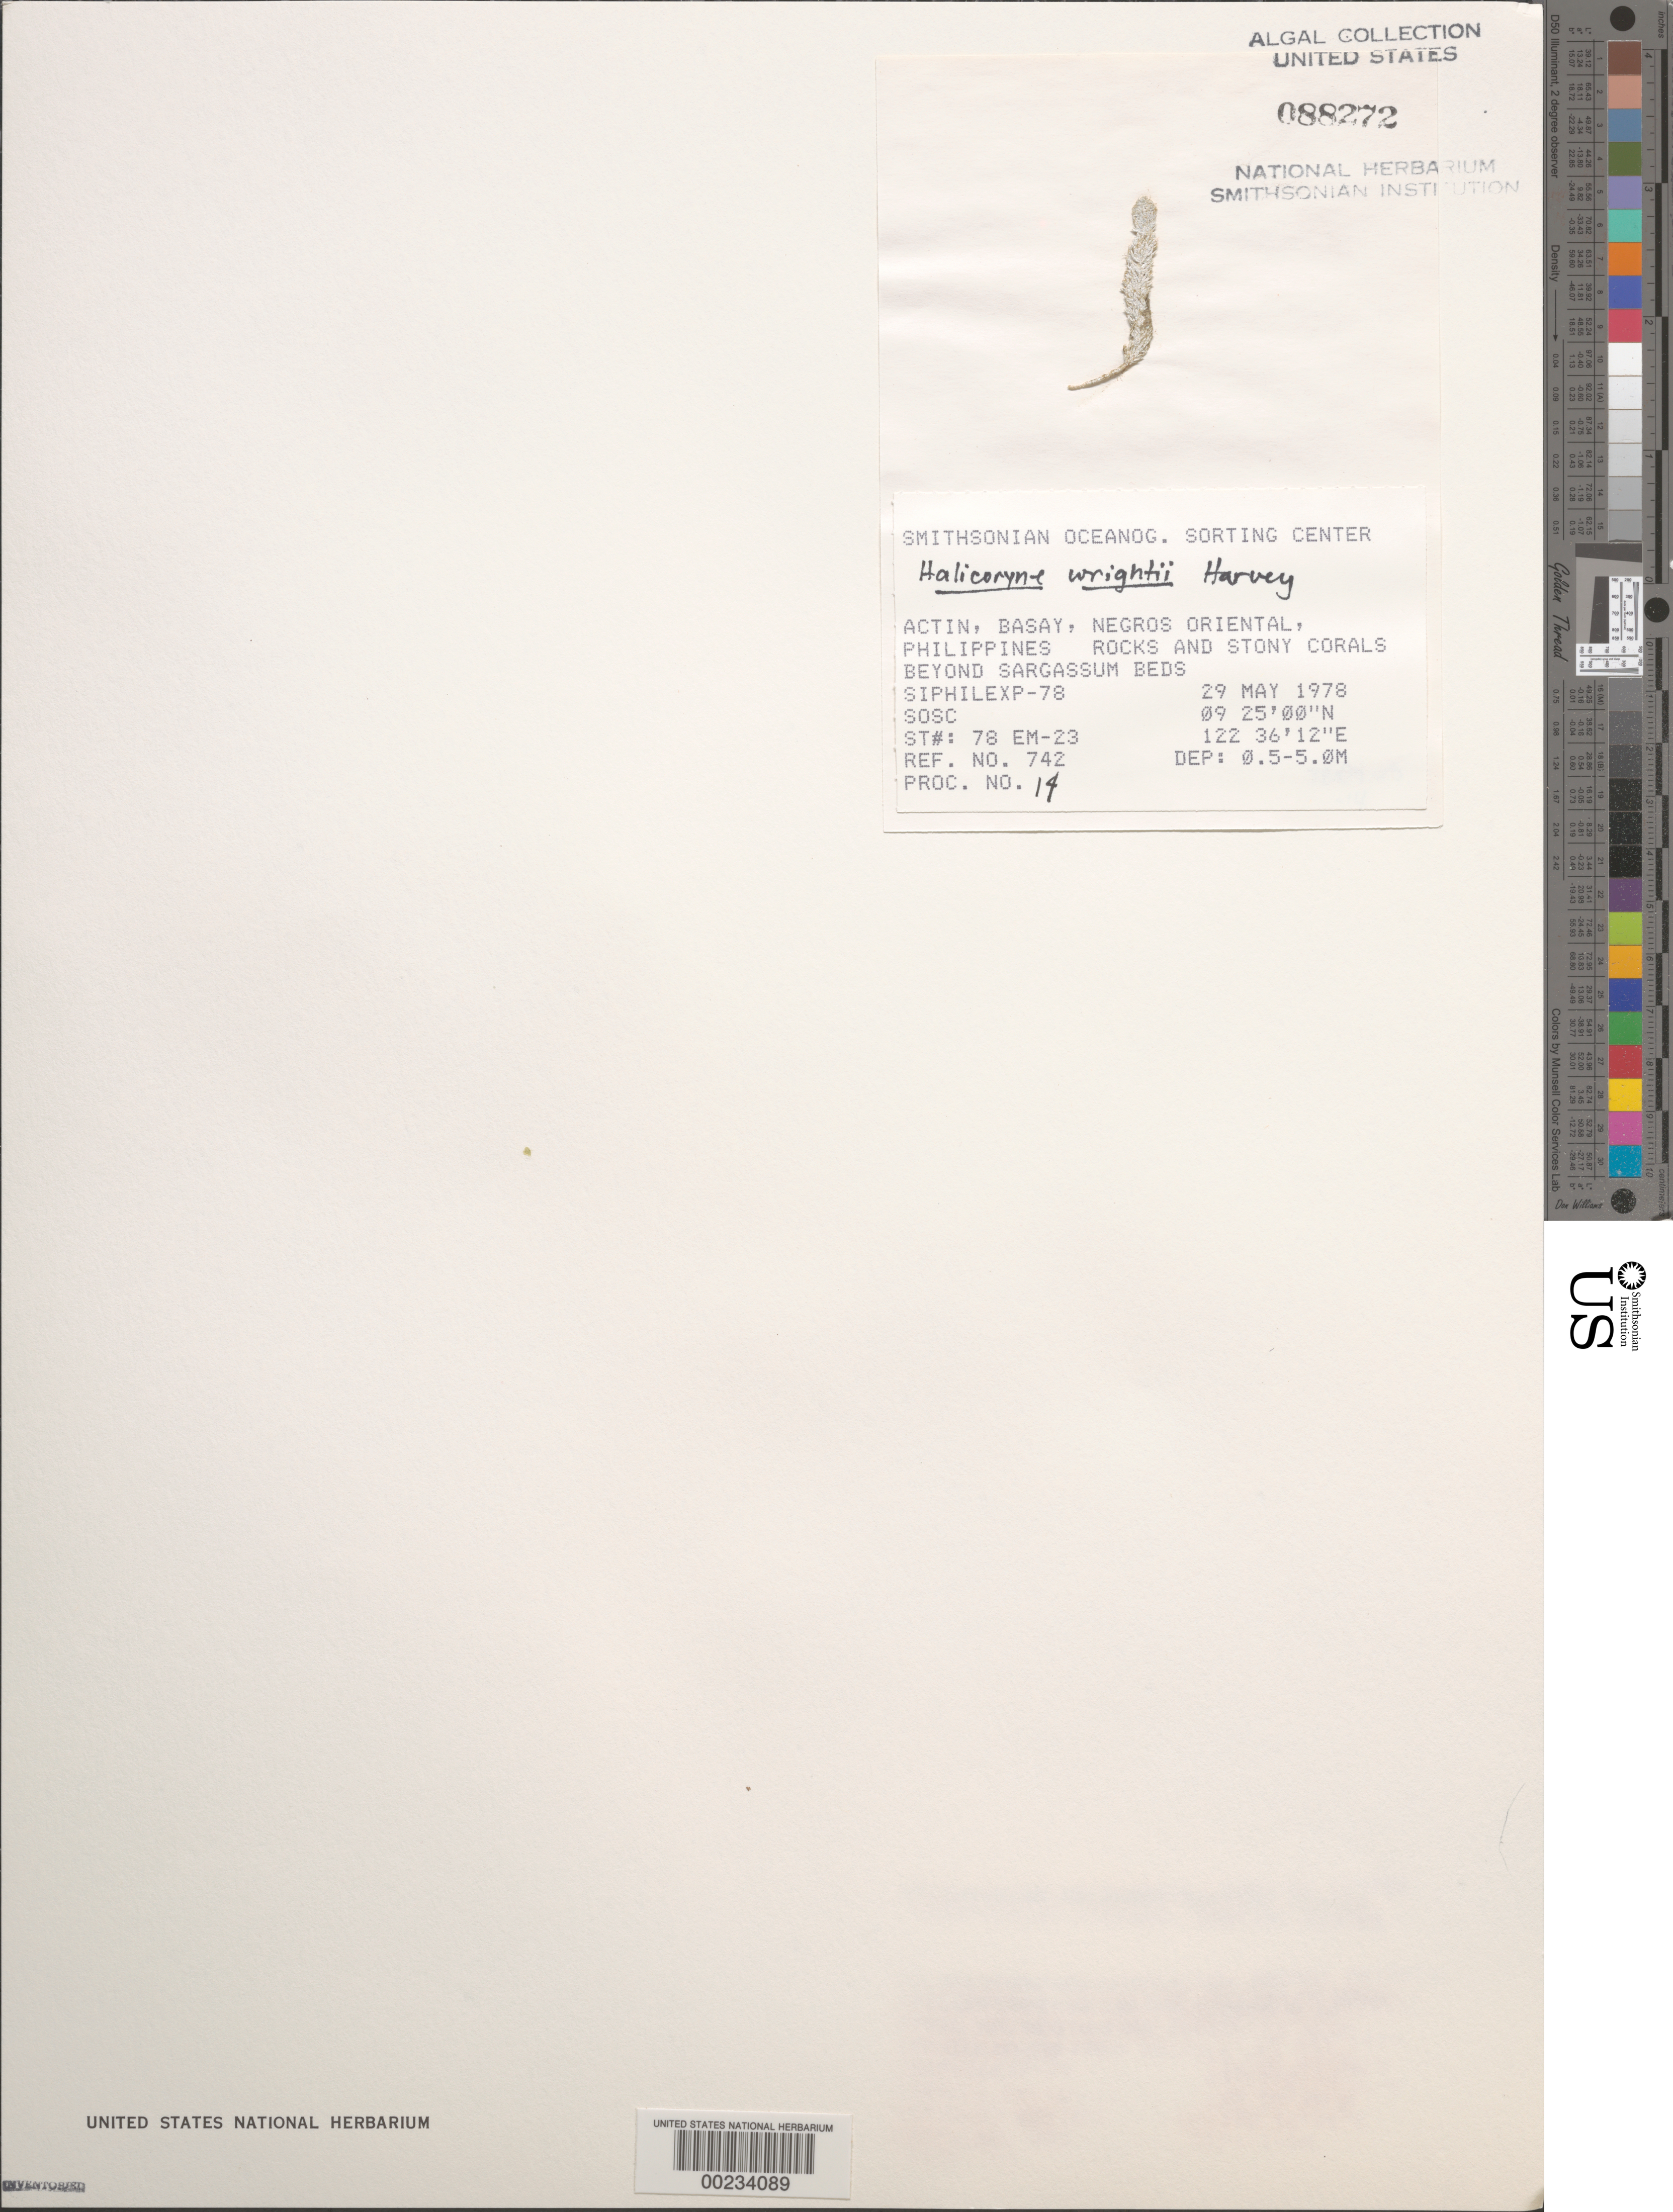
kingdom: Plantae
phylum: Chlorophyta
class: Ulvophyceae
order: Dasycladales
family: Dasycladaceae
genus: Halicoryne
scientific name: Halicoryne wrightii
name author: Harv.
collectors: SOSC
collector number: Station 78 Em-23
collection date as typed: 29 May 1978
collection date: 1978-05-29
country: Philippines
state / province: Central Visayas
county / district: Negros Oriental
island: Negros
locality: Actin, Basay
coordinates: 09 25'00"N, 122 36'12"E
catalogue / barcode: US 88272